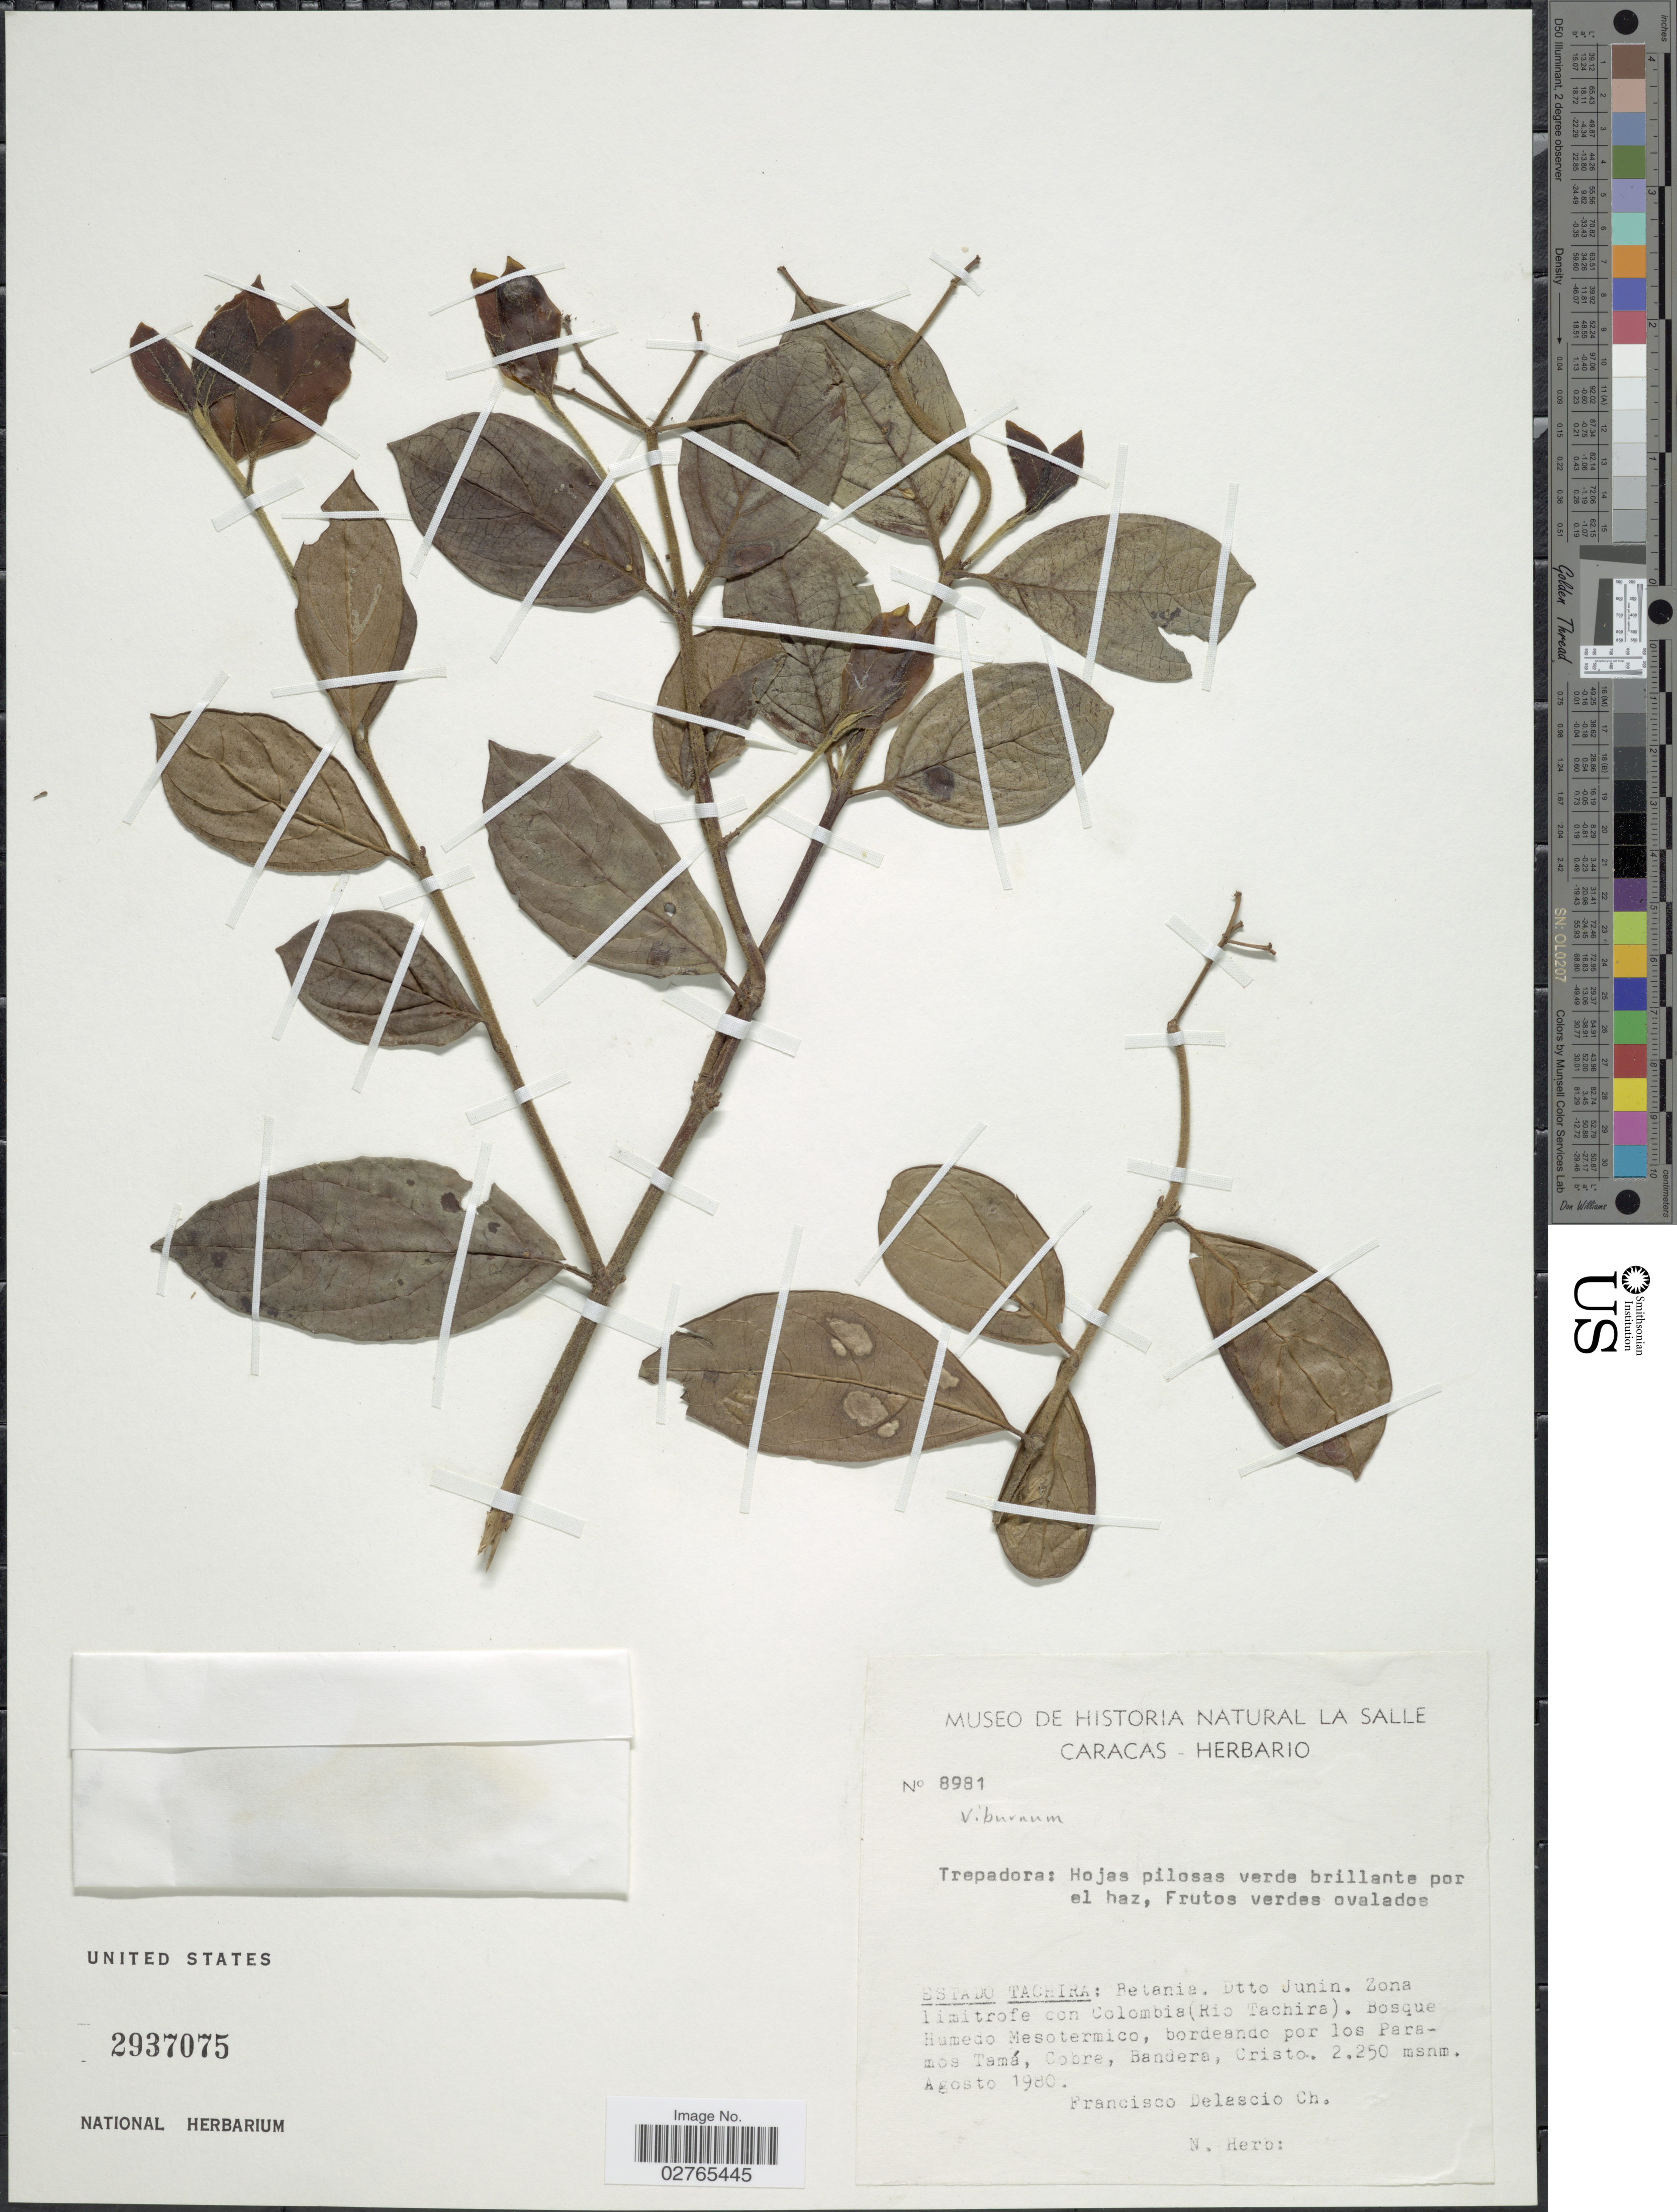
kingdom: Plantae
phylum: Tracheophyta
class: Magnoliopsida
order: Dipsacales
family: Viburnaceae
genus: Viburnum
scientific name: Viburnum sp.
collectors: F. Delascio C.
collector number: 8981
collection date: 1980-08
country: Venezuela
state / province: Tachira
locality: Estado Tachira: Betania. Dtto Junin. Zona limitrofe con Colombia (Rio Tachira).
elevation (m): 2250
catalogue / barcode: US 2937075